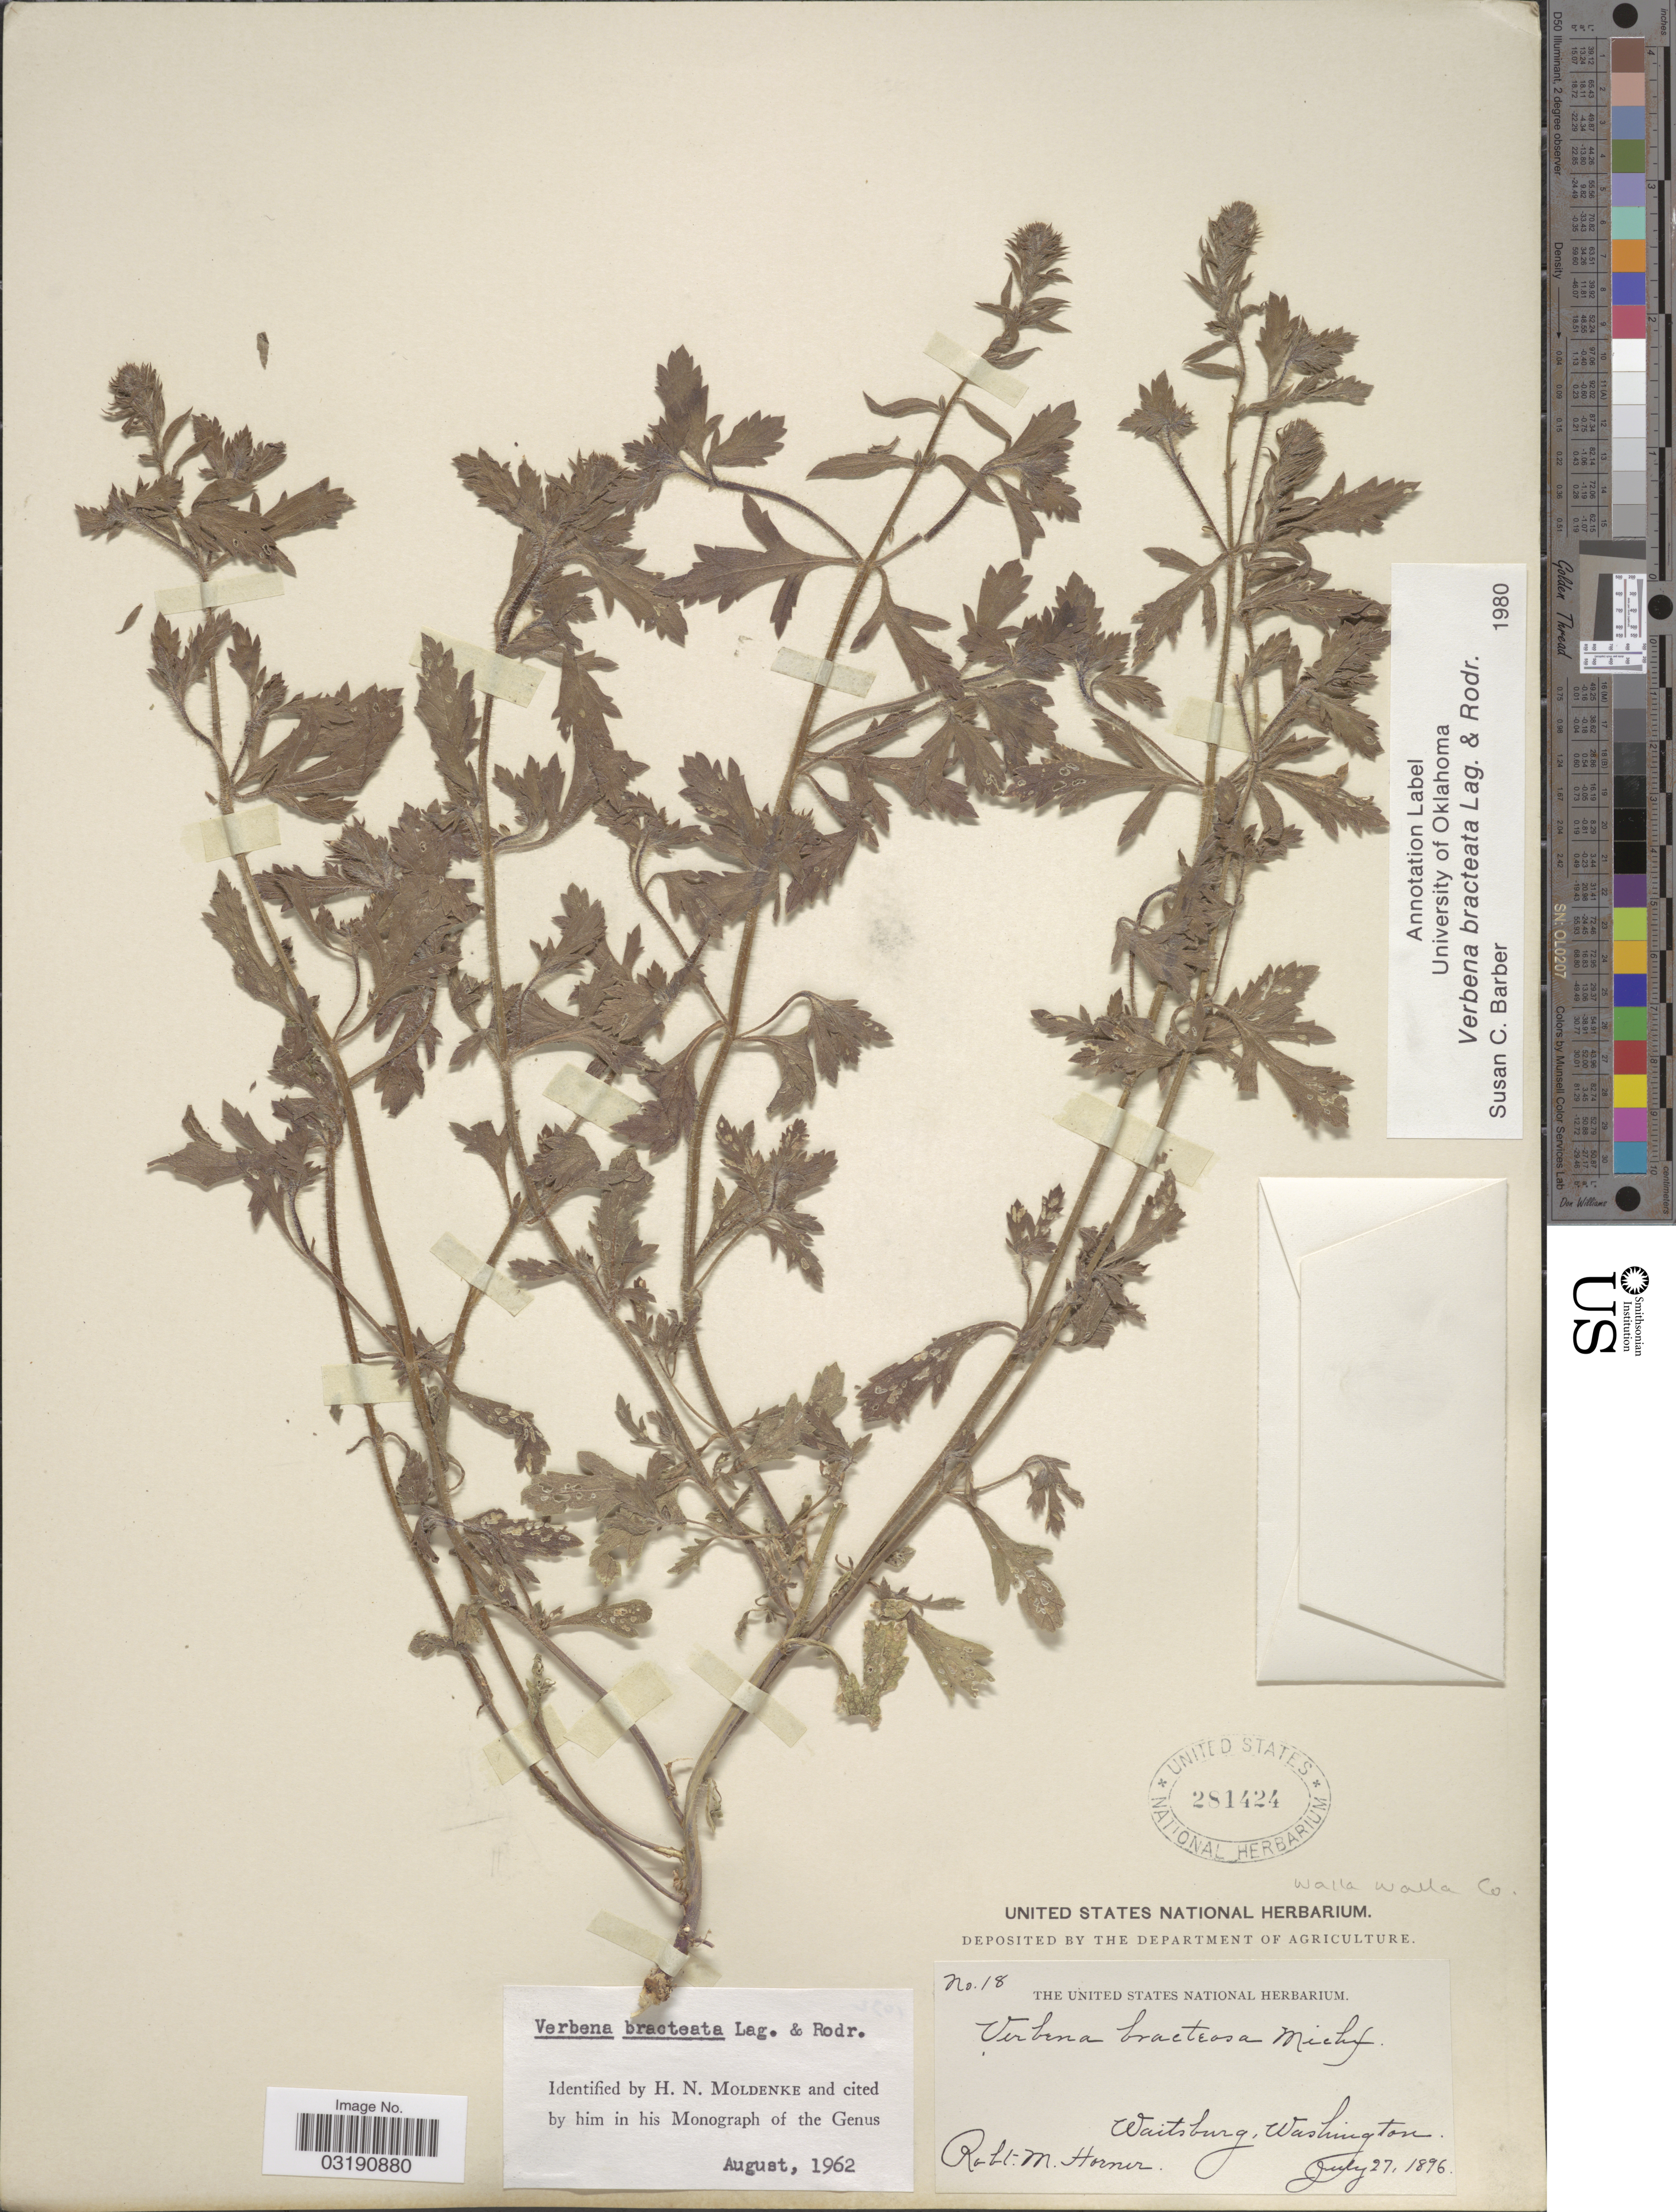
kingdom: Plantae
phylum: Tracheophyta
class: Magnoliopsida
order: Lamiales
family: Verbenaceae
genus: Verbena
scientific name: Verbena bracteata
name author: Cav. ex Lag. & Rodr.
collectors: R. Horner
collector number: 18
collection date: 1896-07-27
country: United States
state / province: Washington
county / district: Walla Walla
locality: Waitsburg. Walla Walla Co.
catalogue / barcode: US 281424